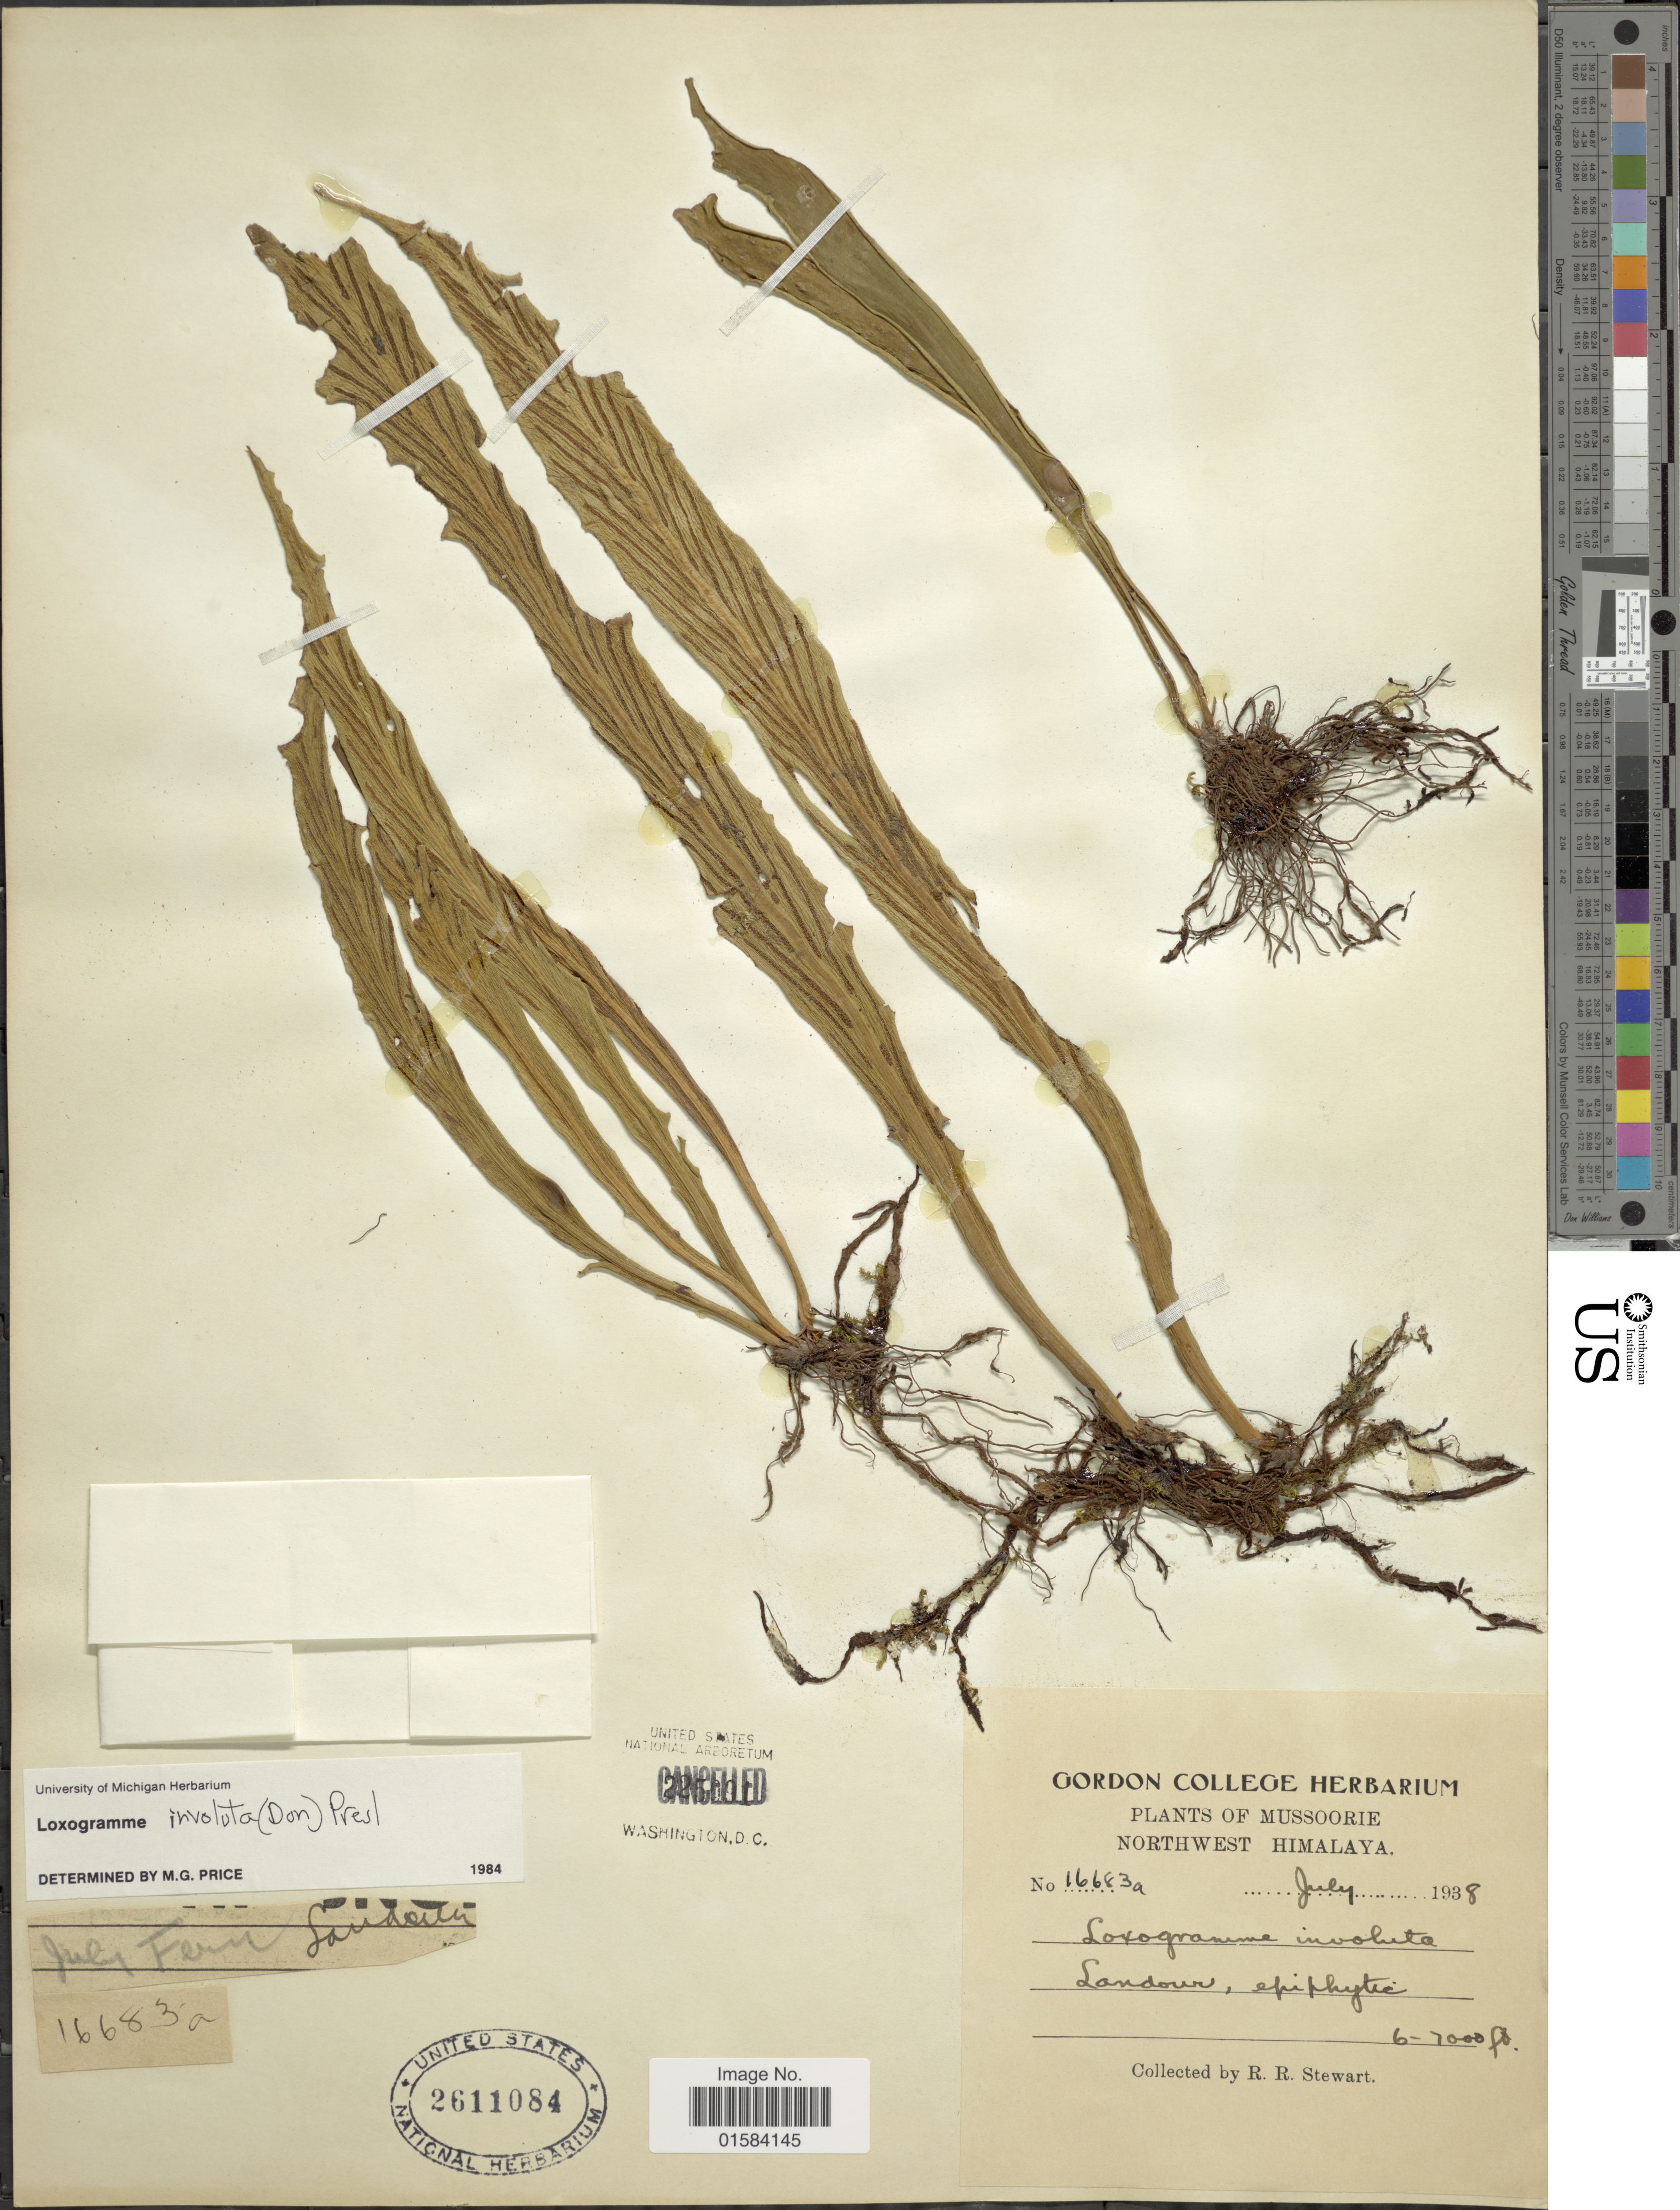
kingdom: Plantae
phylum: Tracheophyta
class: Polypodiopsida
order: Polypodiales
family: Polypodiaceae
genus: Loxogramme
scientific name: Loxogramme involuta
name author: (D. Don) C. Presl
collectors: R. R. Stewart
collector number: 16683a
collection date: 1938-07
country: India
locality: Mussoorie, Northwest Himalaya, Landour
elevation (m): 1829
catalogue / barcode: US 2611084